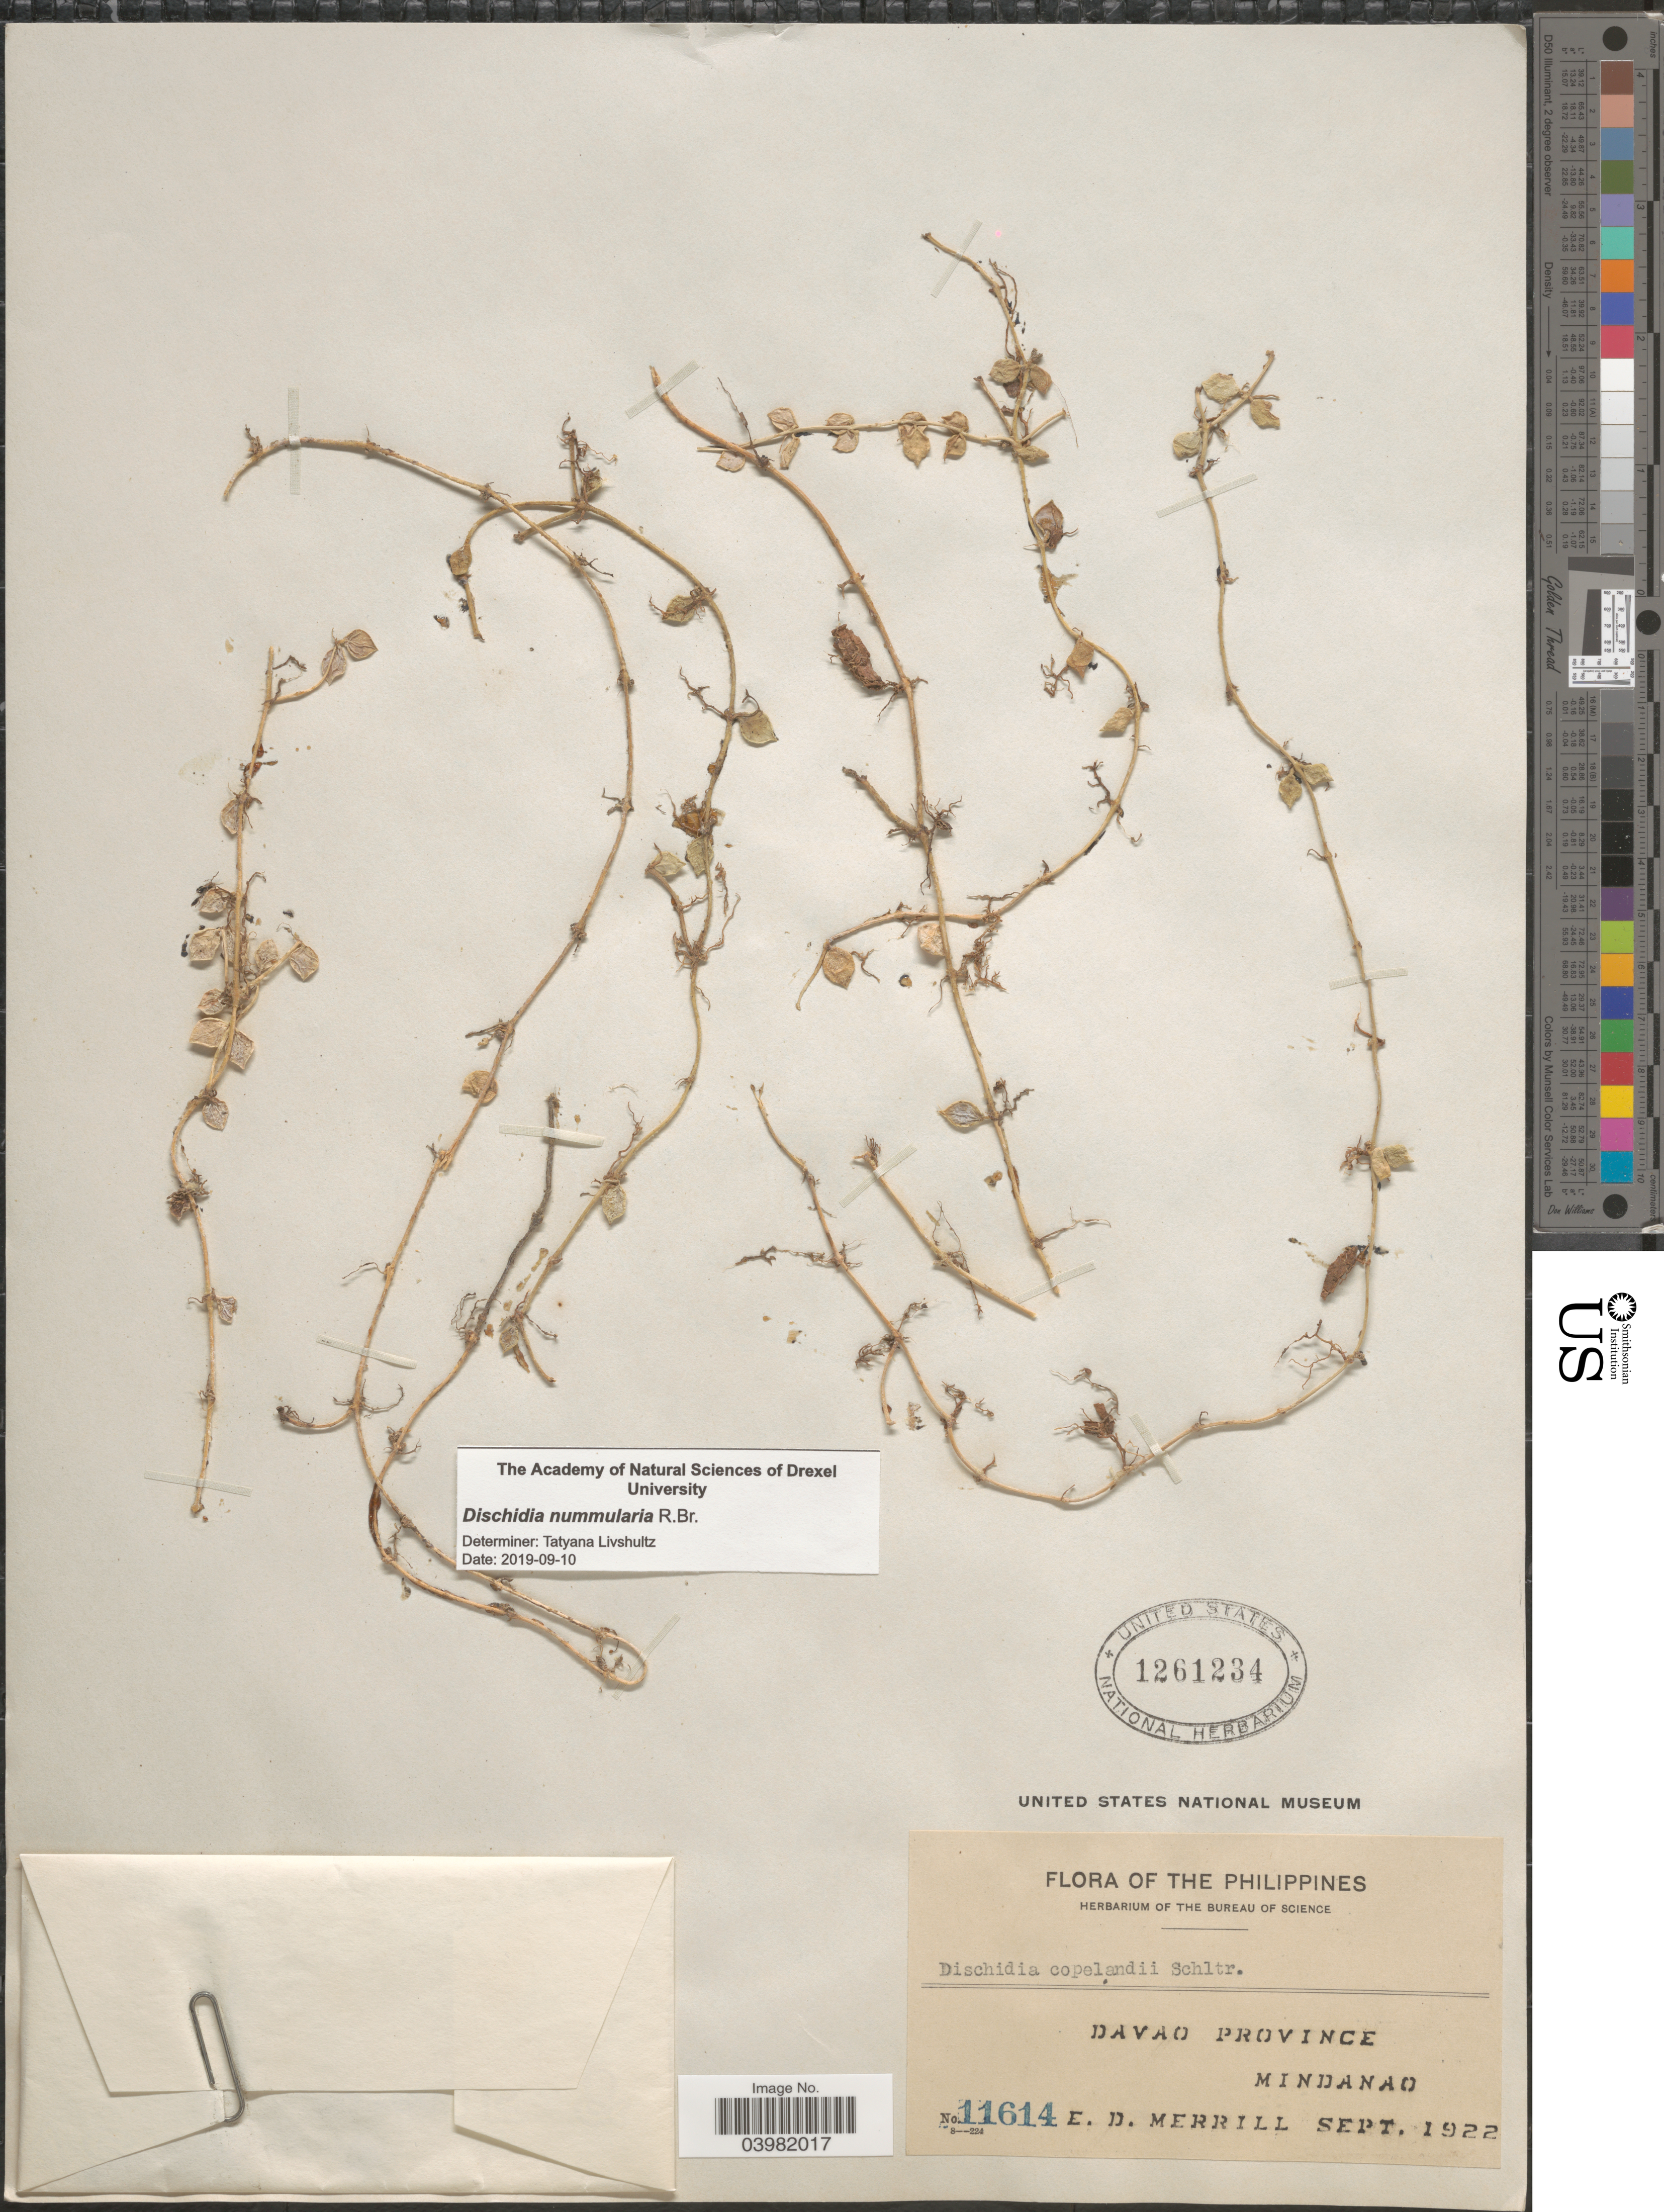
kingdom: Plantae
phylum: Tracheophyta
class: Magnoliopsida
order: Gentianales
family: Apocynaceae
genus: Dischidia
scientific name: Dischidia nummularia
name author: R. Br.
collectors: E. D. Merrill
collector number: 11614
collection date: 1922-09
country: Philippines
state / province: Davao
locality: Mindanao.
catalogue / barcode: US 1261234